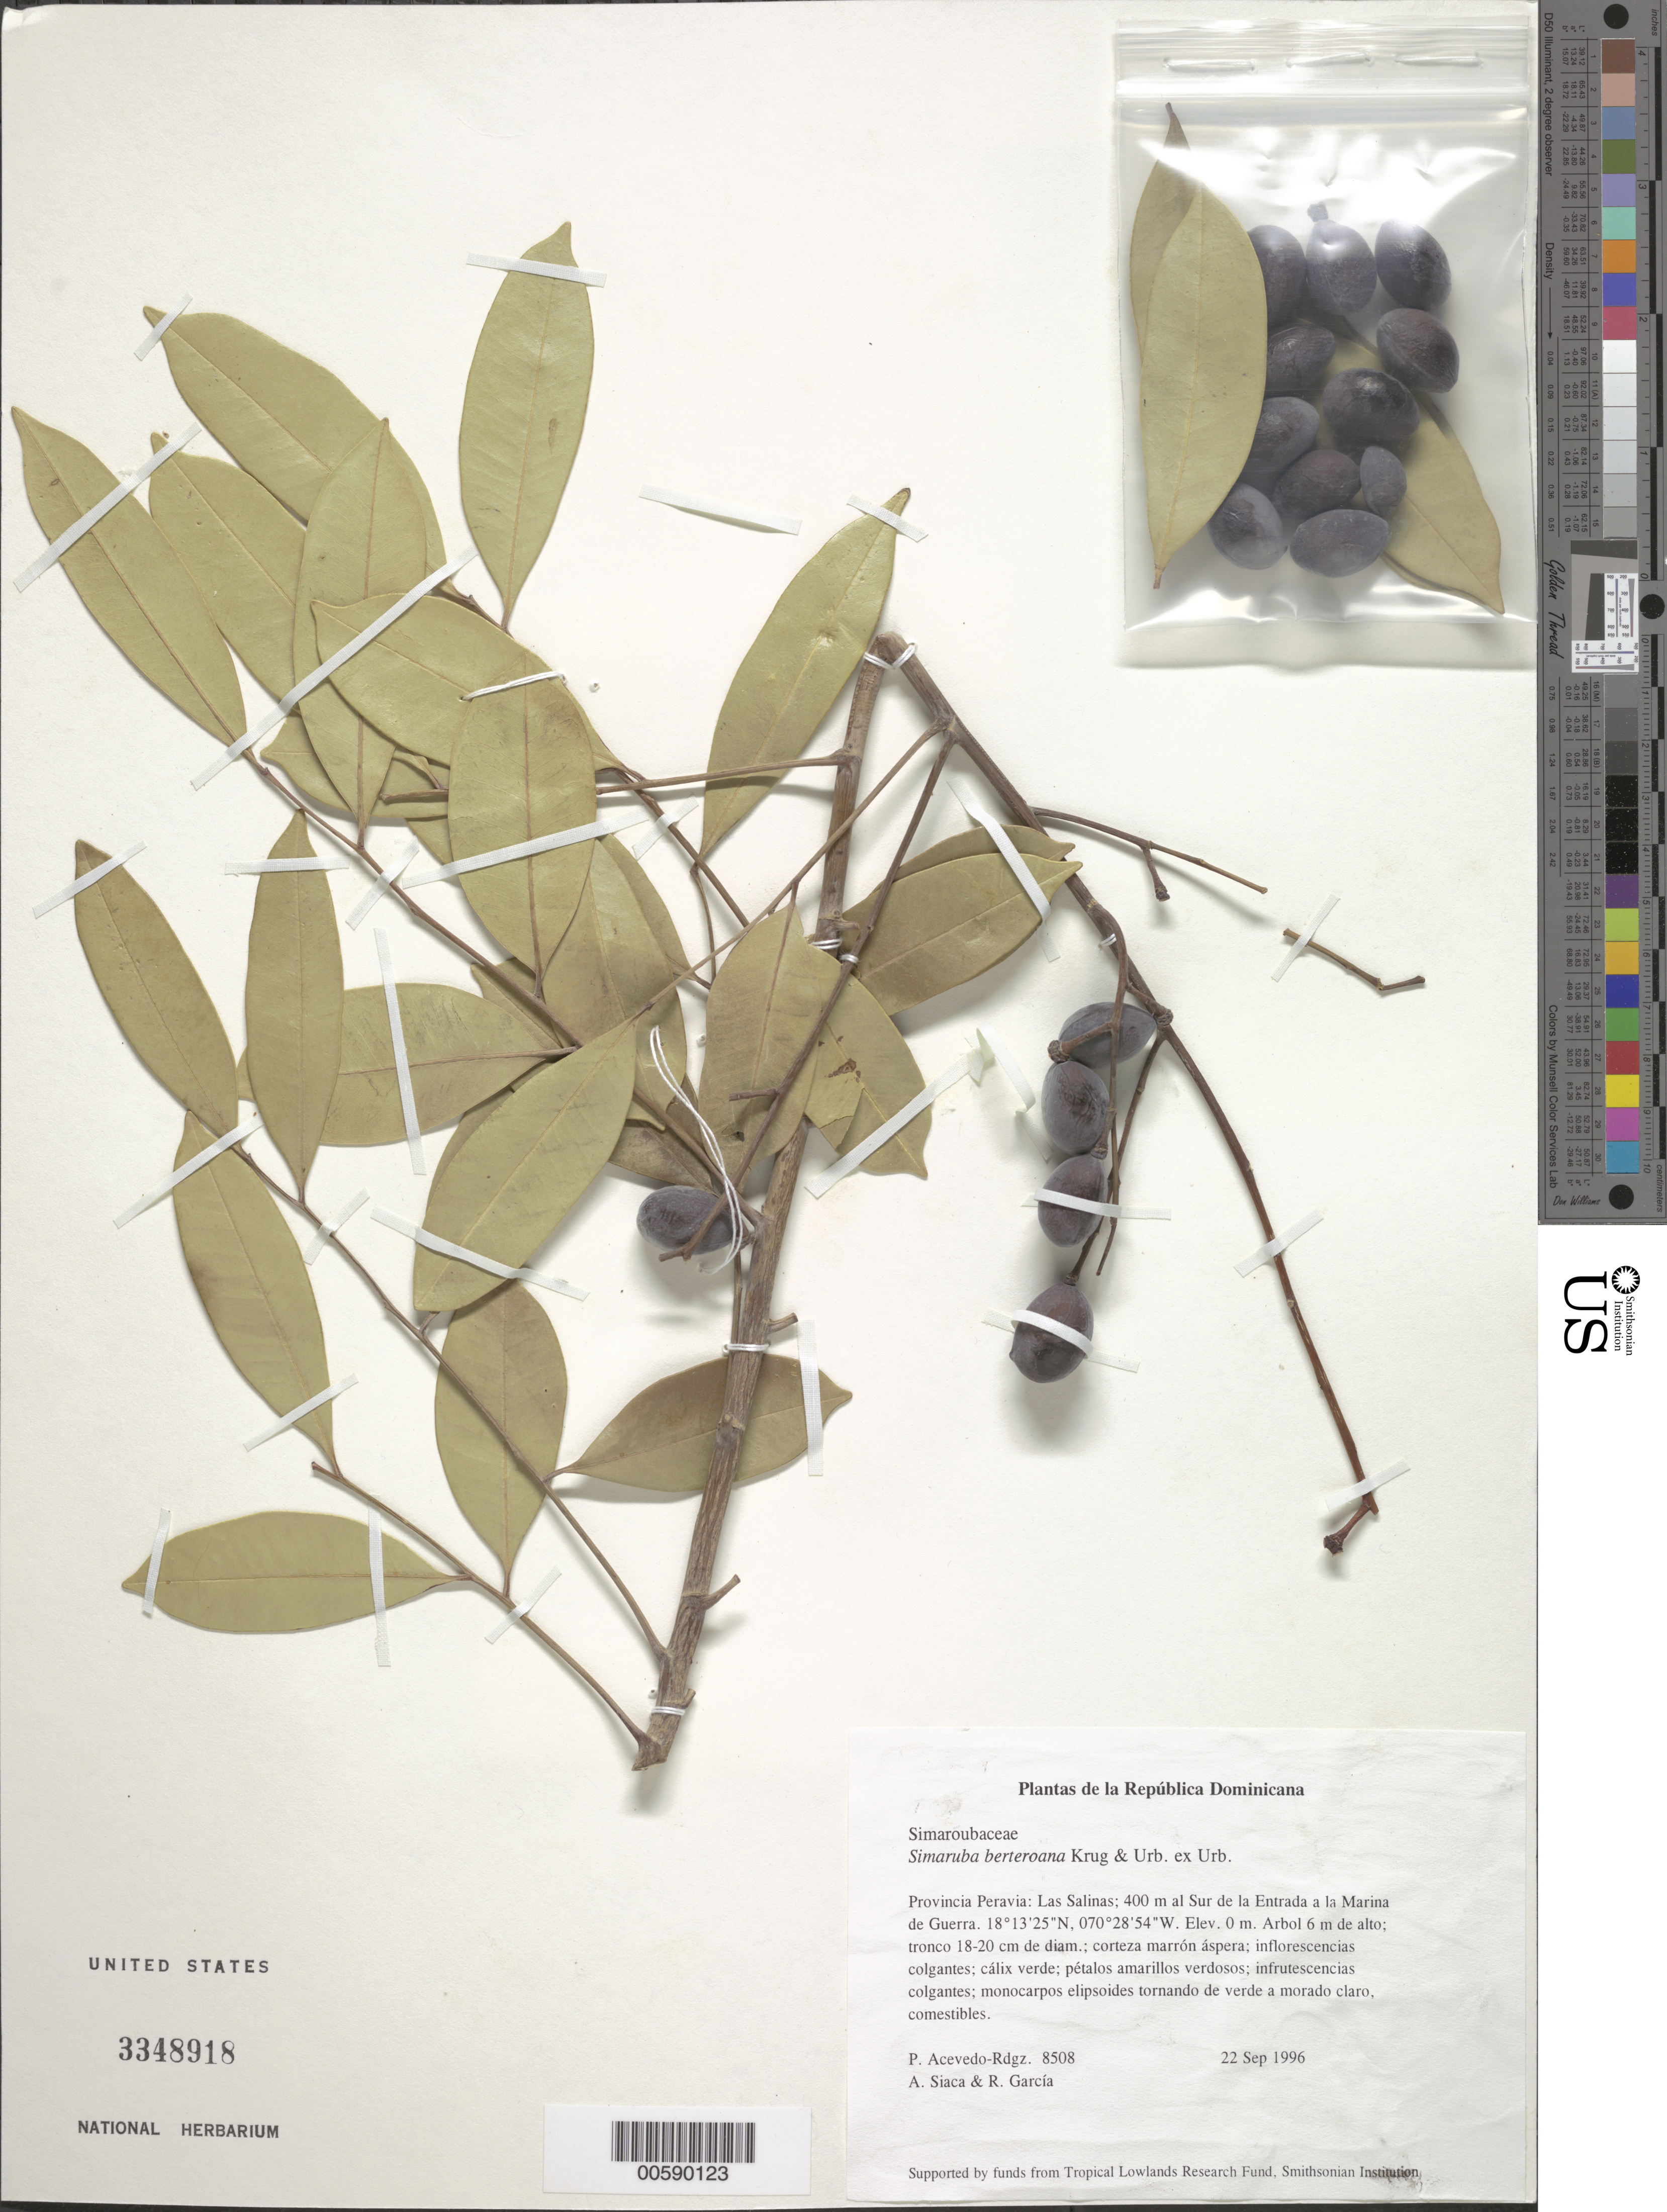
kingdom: Plantae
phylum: Tracheophyta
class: Magnoliopsida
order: Sapindales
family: Simaroubaceae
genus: Simarouba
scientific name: Simarouba berteroana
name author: Krug & Urb.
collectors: P. Acevedo-Rodr., A. Siaca & R. G. García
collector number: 8508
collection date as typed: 22 Sep 1996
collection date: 1996-09-22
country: Dominican Republic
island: Hispaniola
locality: Provincia Peravia: Las Salinas; 400 m al Sur de la Entrada a la Marina de guerra.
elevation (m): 0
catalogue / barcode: US 3348918